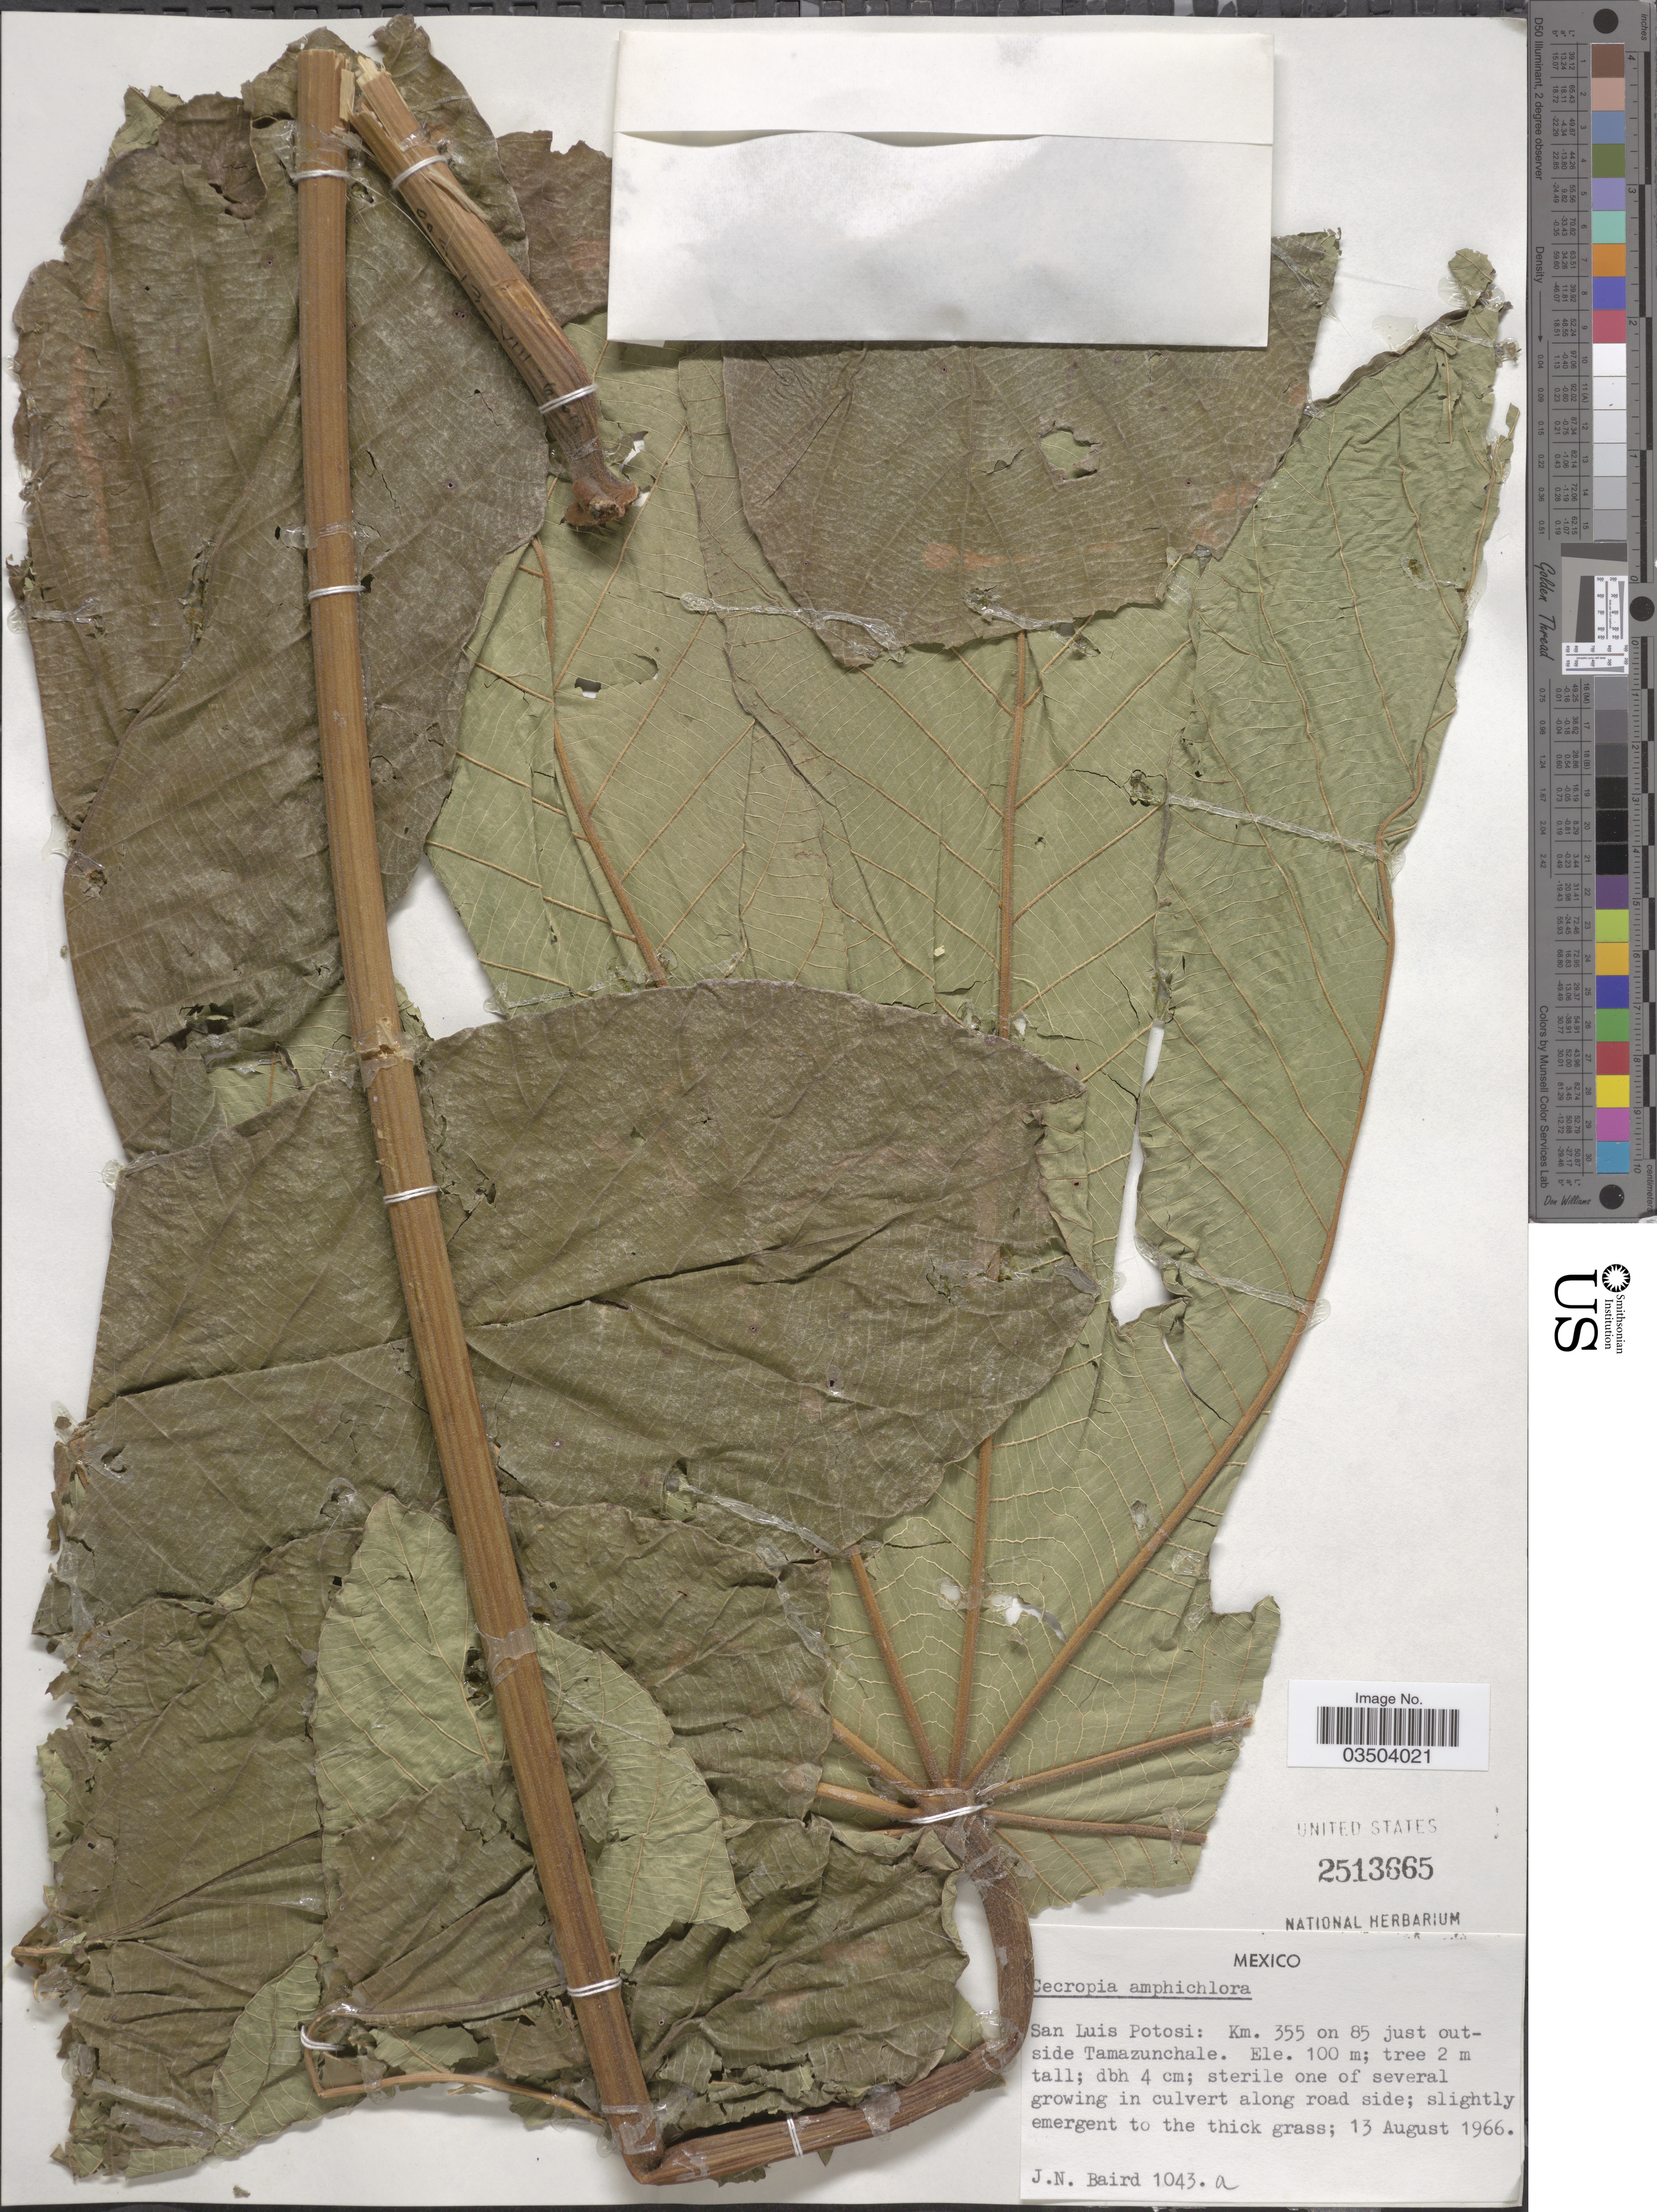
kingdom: Plantae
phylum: Tracheophyta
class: Magnoliopsida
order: Rosales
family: Urticaceae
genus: Cecropia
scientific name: Cecropia amphichlora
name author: Standl. & L.O. Williams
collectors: J. Baird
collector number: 1043a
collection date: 1966-08-13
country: Mexico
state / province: San Luis Potosí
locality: Km. 355 on 85 just outside Tamazunchale.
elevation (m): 100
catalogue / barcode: US 2513665